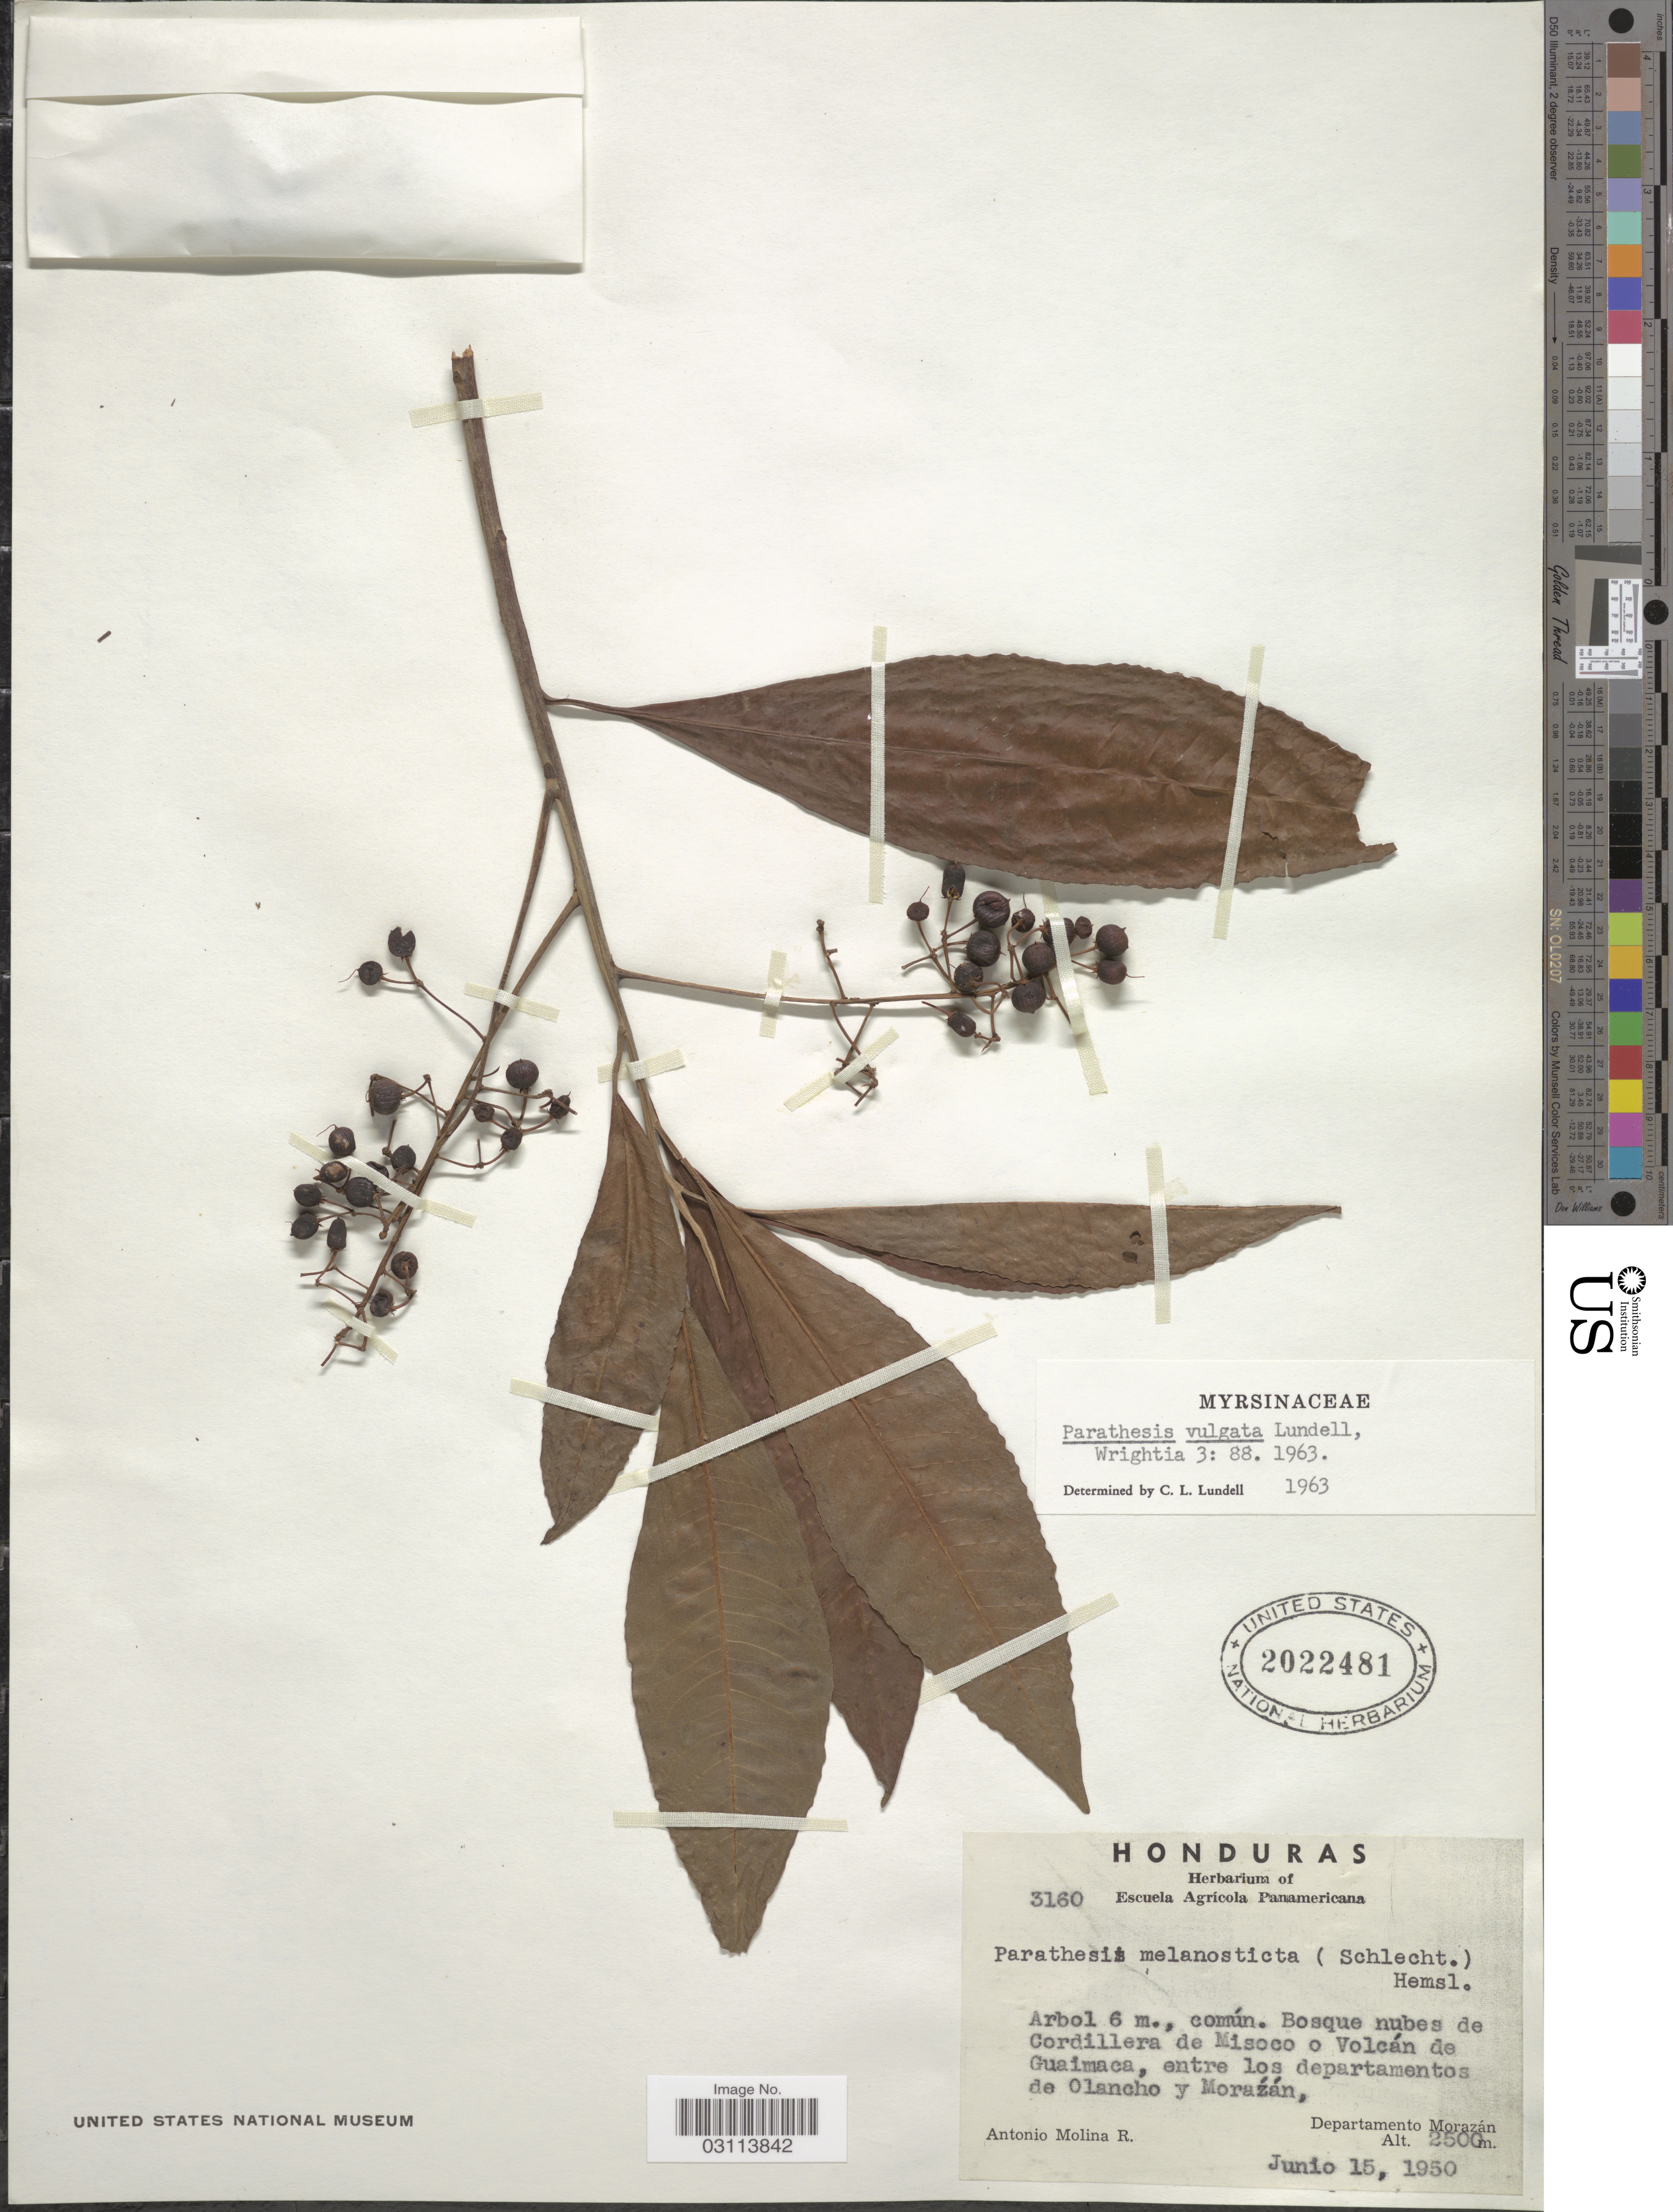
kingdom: Plantae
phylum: Tracheophyta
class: Magnoliopsida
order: Ericales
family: Primulaceae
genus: Parathesis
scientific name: Parathesis vulgata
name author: Lundell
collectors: A. Molina R.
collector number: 3160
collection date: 1950-06-15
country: Honduras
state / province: Fco. Morazán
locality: Bosque nubes de Cordillera de Misoco o Volcán de Guaimaca, entre los departamentos de Olancho y Morazán. Departamento Morazán.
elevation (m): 2500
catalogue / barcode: US 2022481